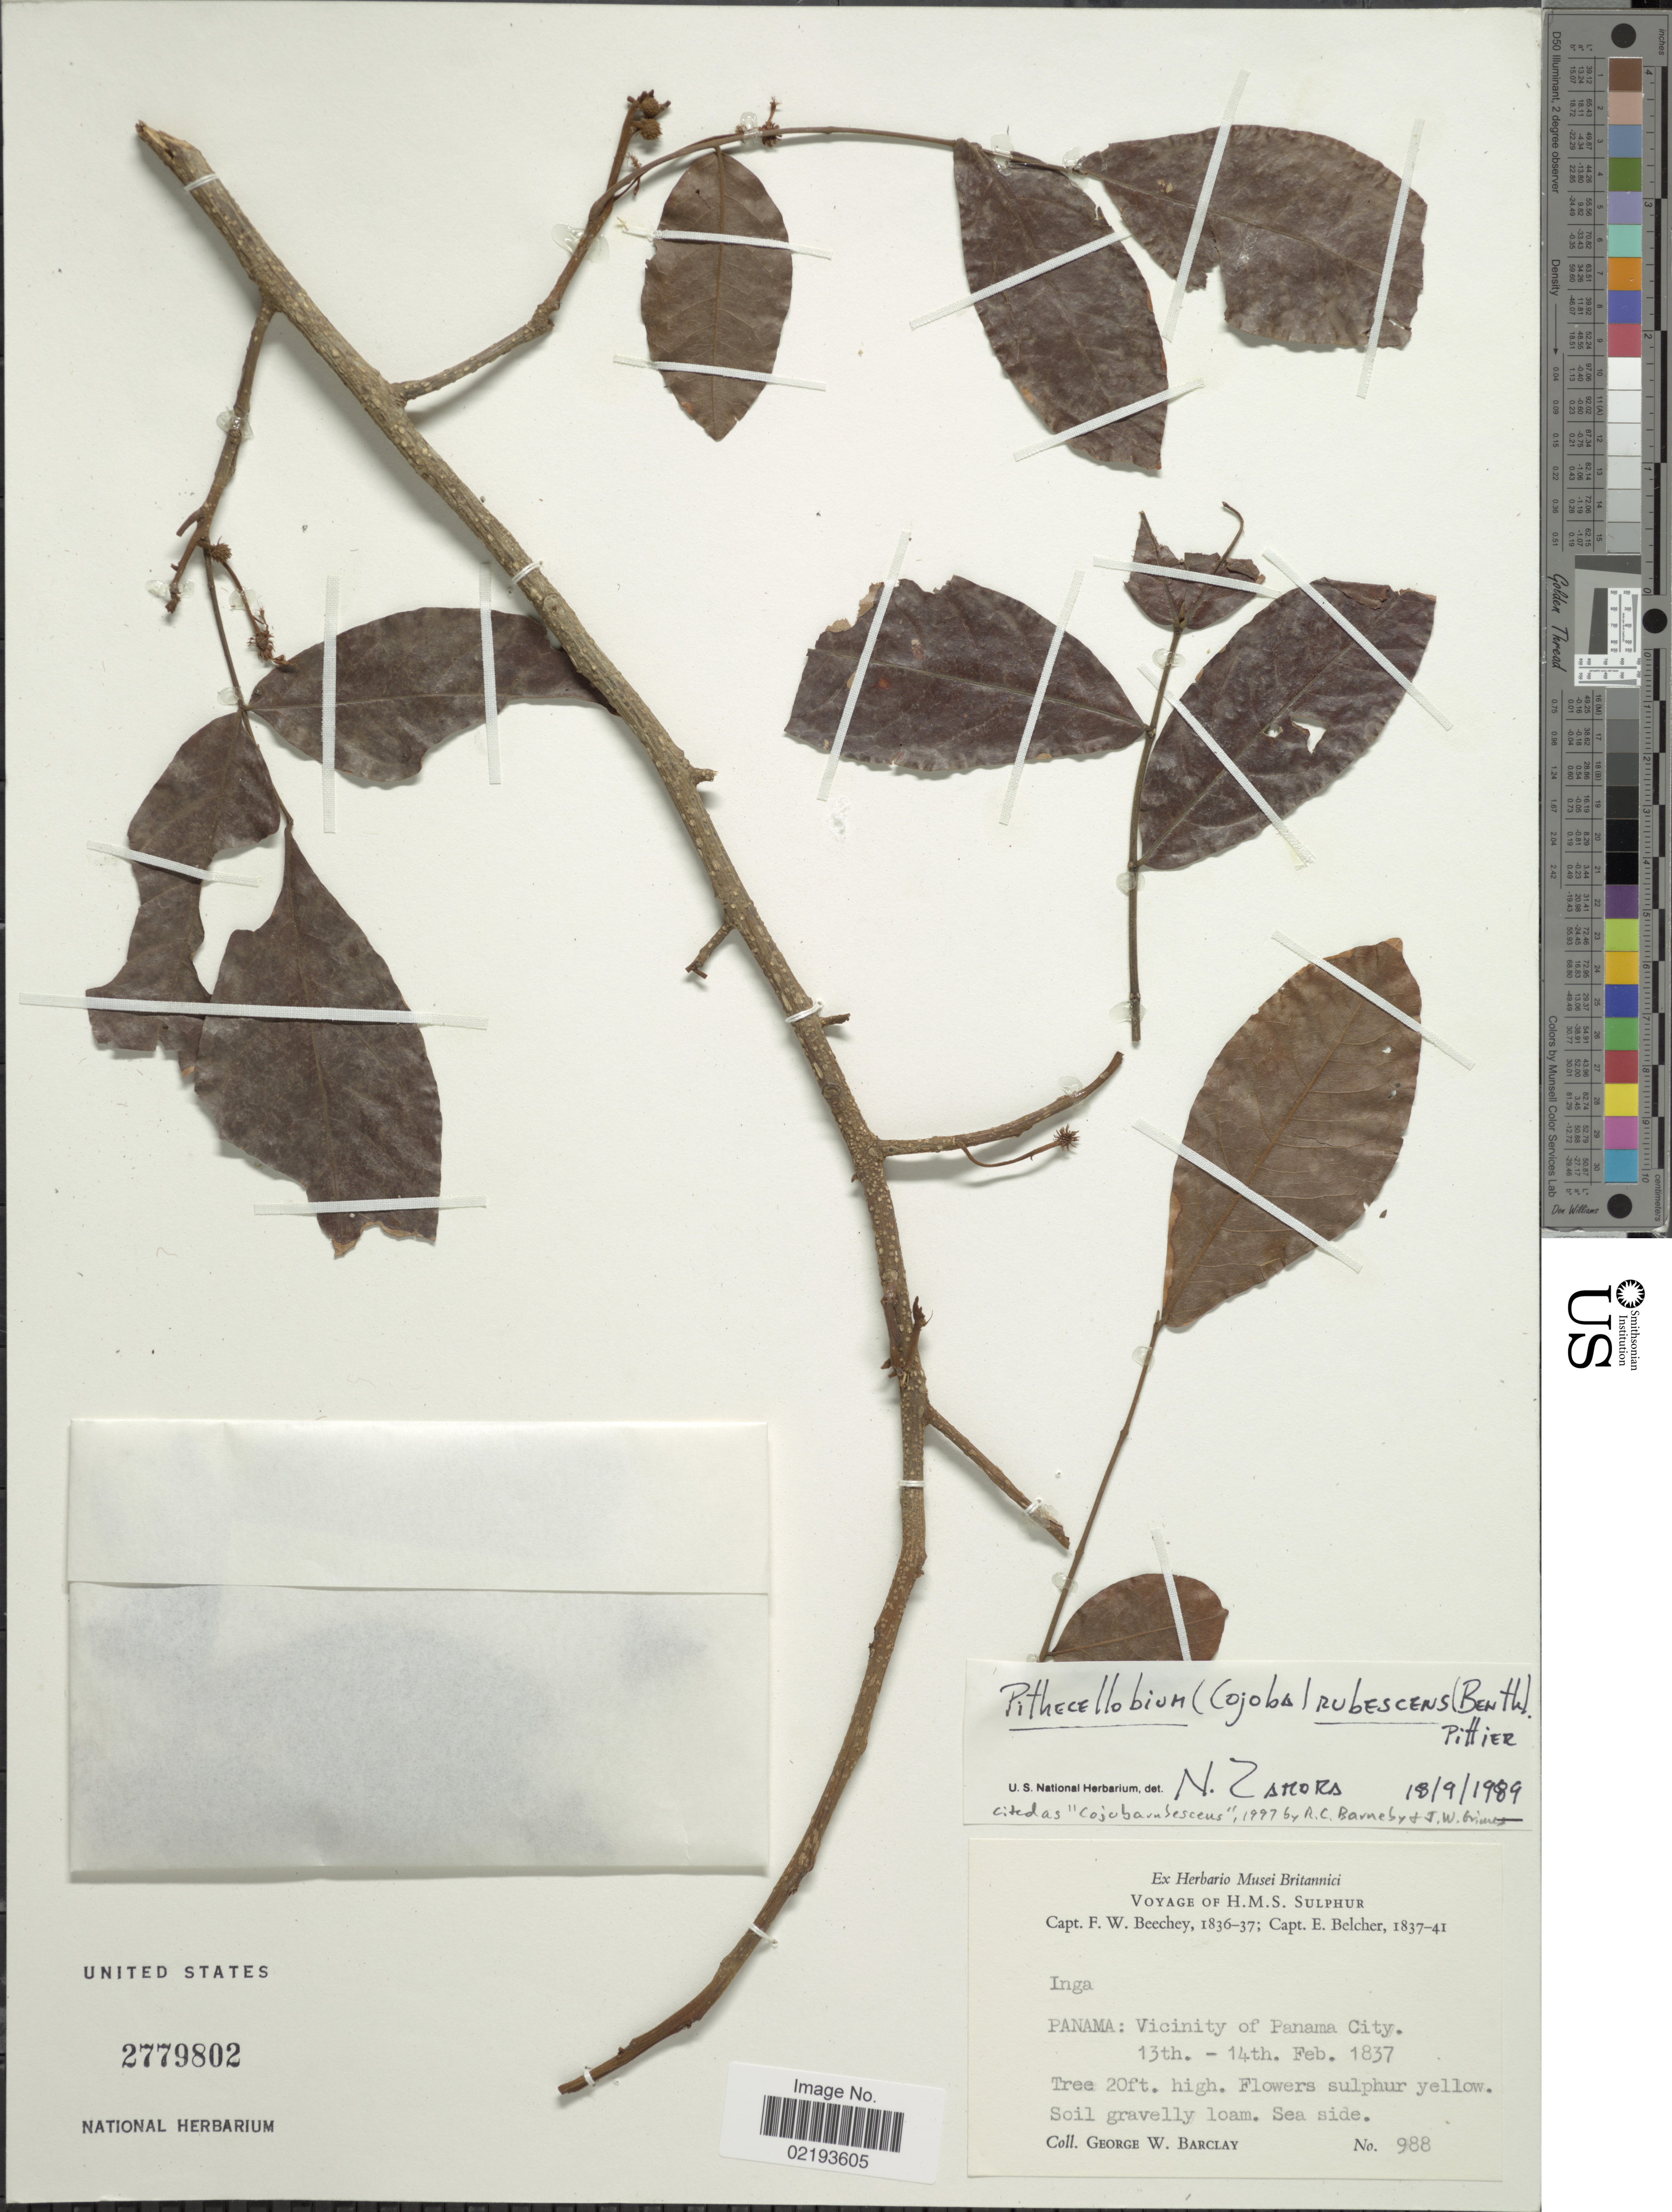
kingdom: Plantae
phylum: Tracheophyta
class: Magnoliopsida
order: Fabales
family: Fabaceae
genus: Cojoba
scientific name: Cojoba rufescens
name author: (Benth.) Britton & Rose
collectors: G. W. Barclay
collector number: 988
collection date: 1837-02-13/1837-02-14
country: Panama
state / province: Panamá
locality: Vicinity of Panama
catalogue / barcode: US 2779802